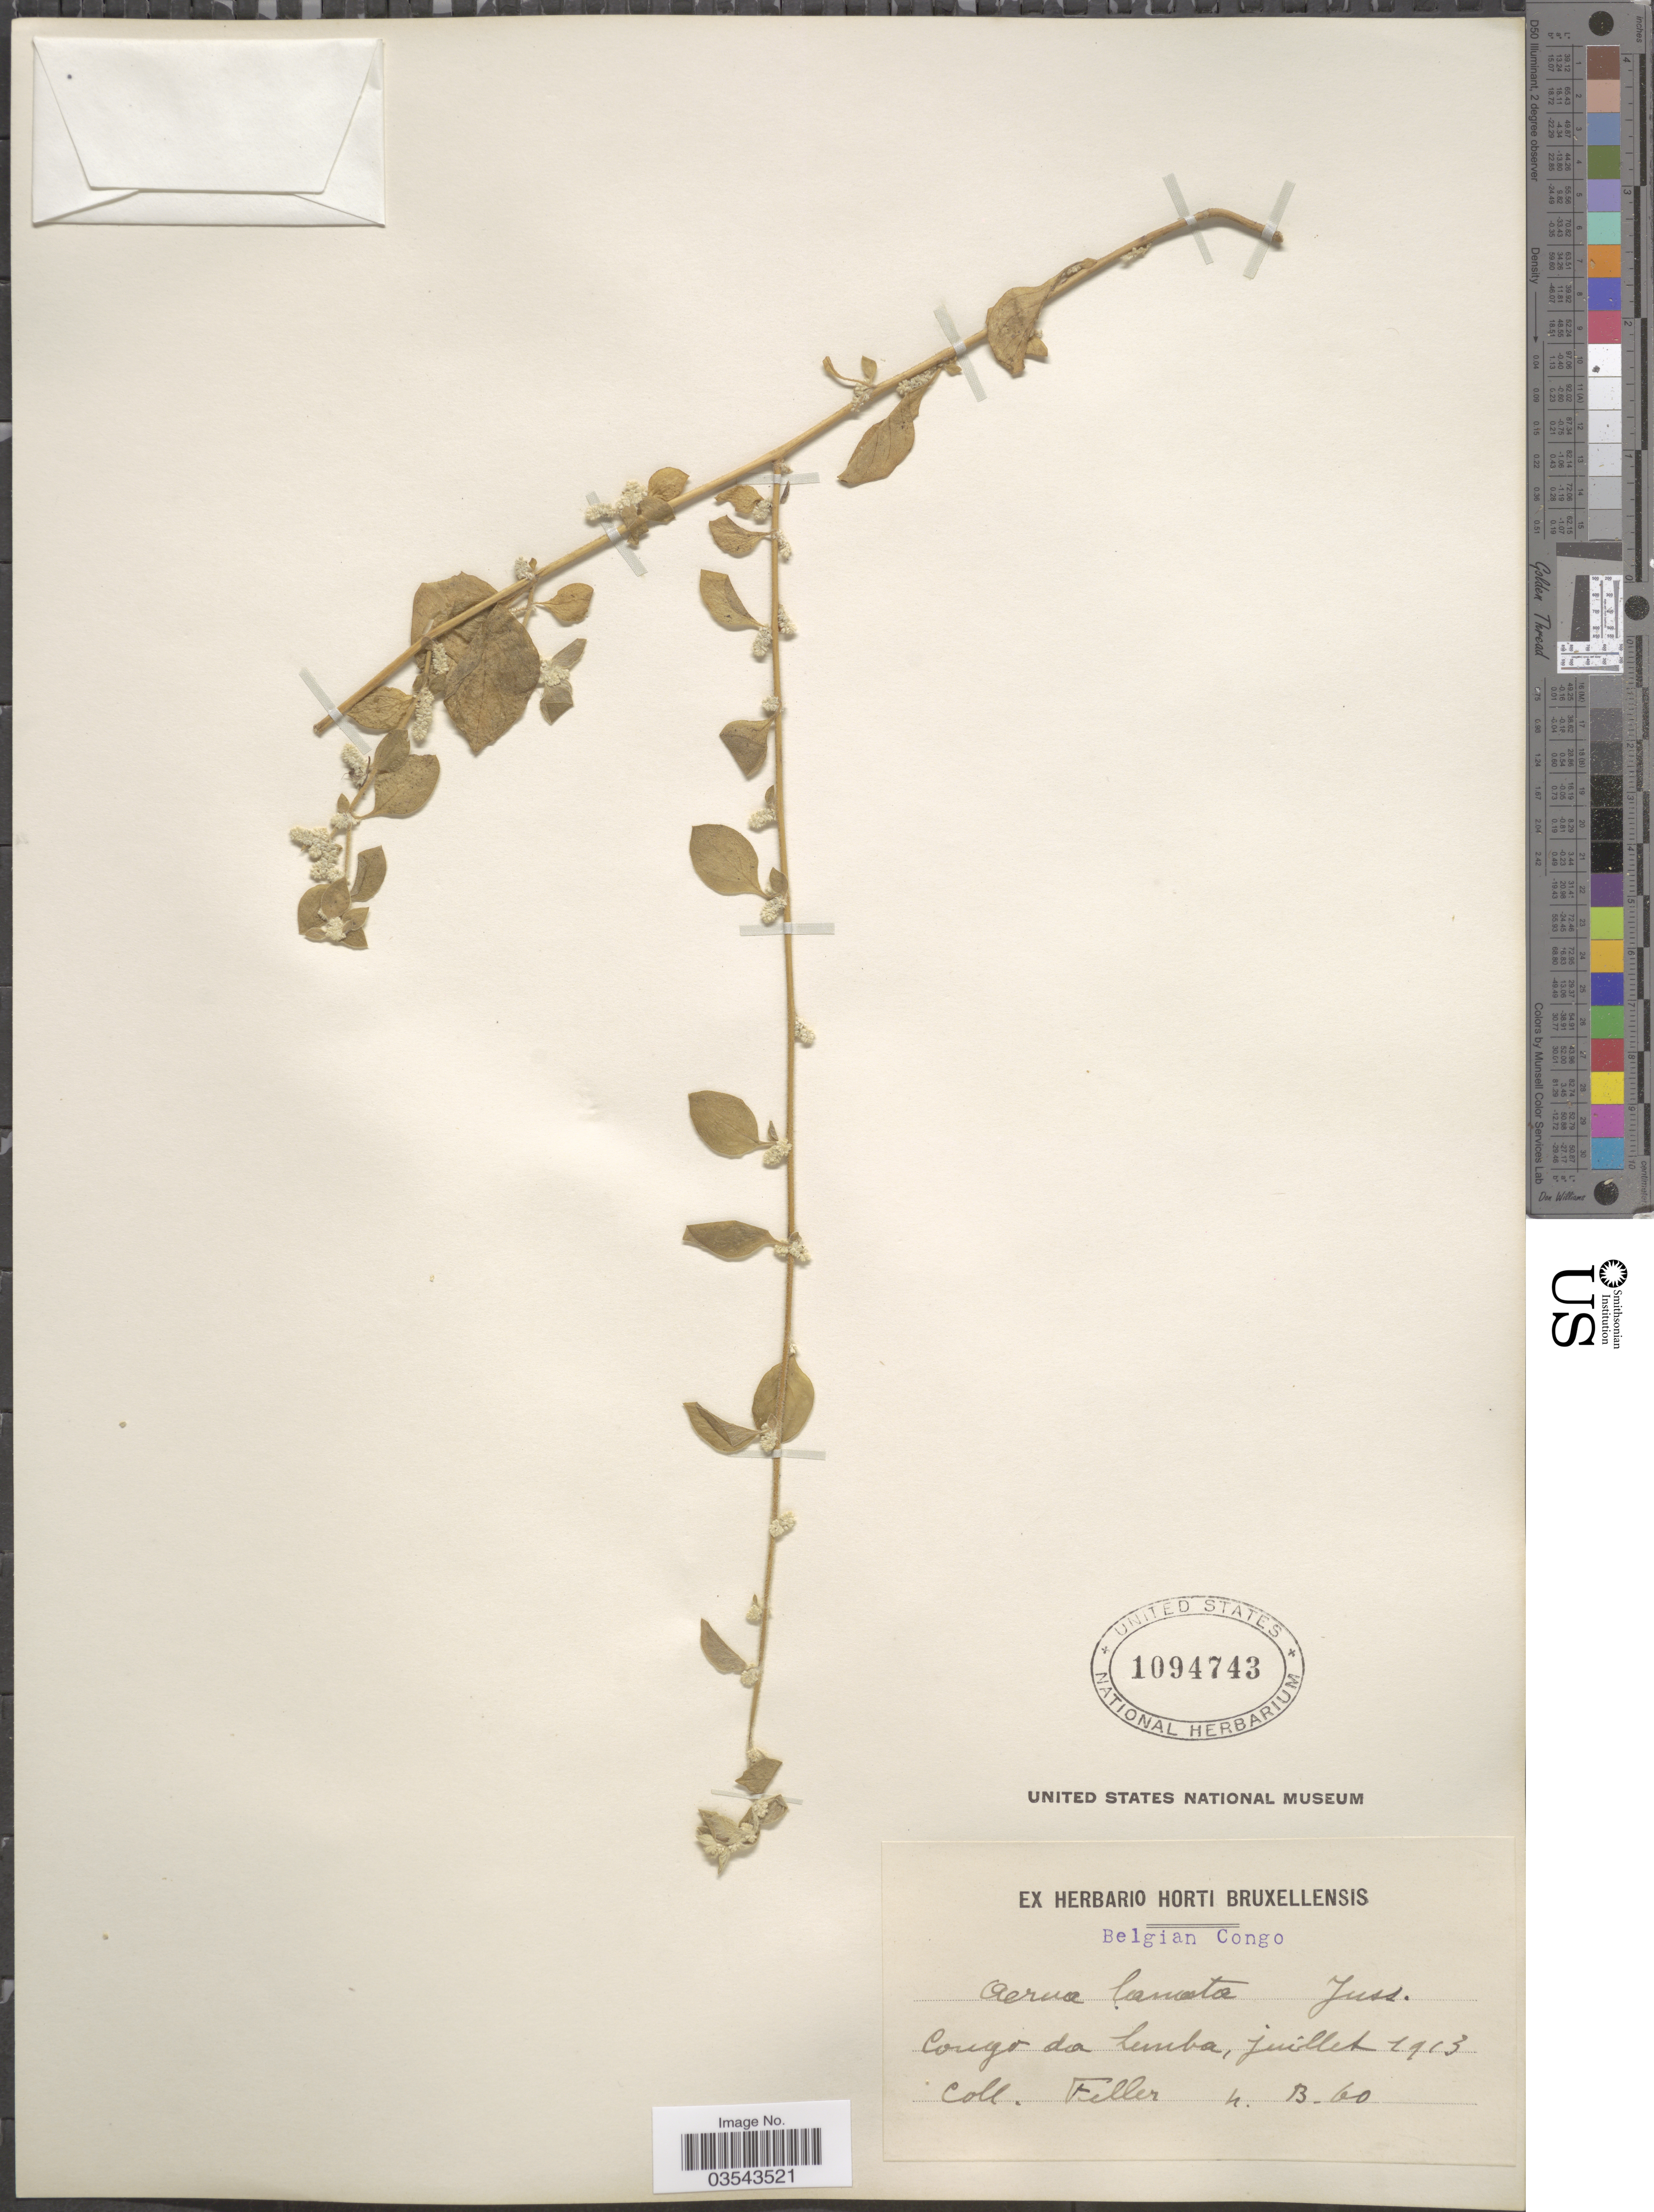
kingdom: Plantae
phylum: Tracheophyta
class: Magnoliopsida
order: Caryophyllales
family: Amaranthaceae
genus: Ouret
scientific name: Ouret lanata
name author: (L.) Kuntze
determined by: U.S. National Herbarium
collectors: Feller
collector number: B-60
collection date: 1913-07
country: Congo, Democratic Republic of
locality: Belgian Congo. Congo da Lemba.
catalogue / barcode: US 1094743